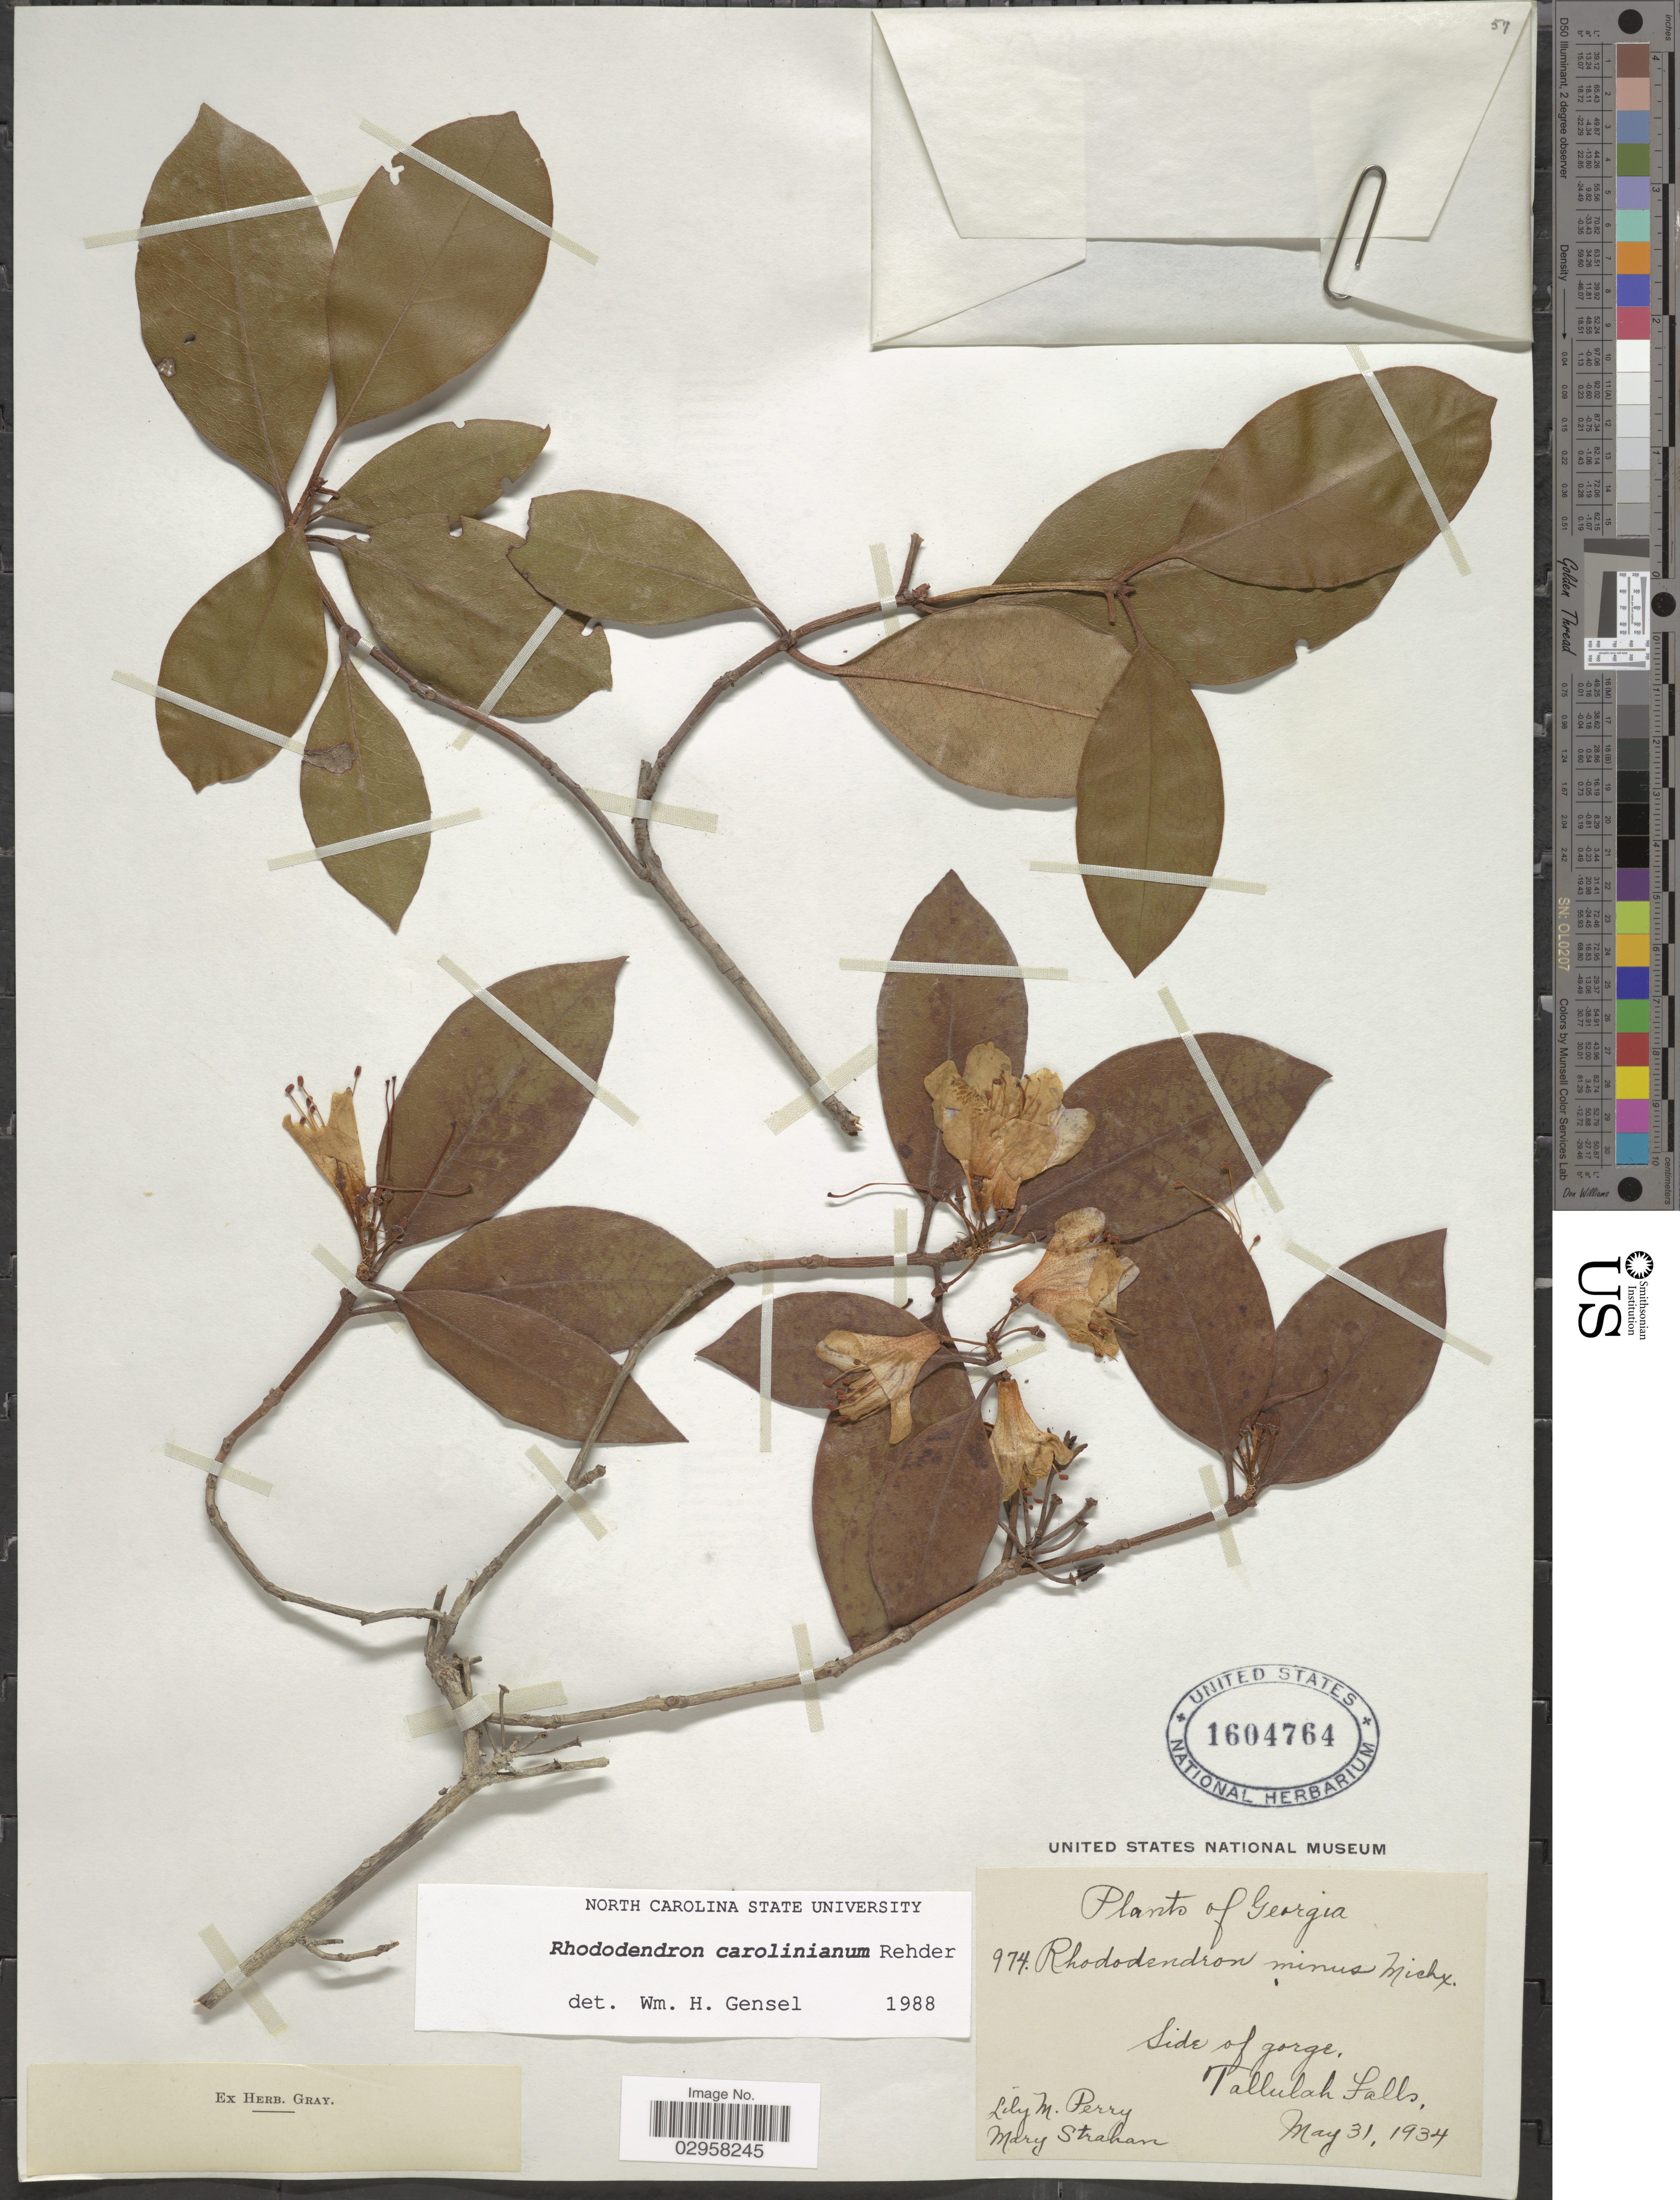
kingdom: Plantae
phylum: Tracheophyta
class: Magnoliopsida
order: Ericales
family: Ericaceae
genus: Rhododendron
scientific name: Rhododendron carolinianum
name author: Rehder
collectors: L. M. Perry & M. Strahan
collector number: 974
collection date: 1934-05-31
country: United States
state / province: Georgia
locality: Side of gorge, Tallulah Falls.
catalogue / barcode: US 1604764